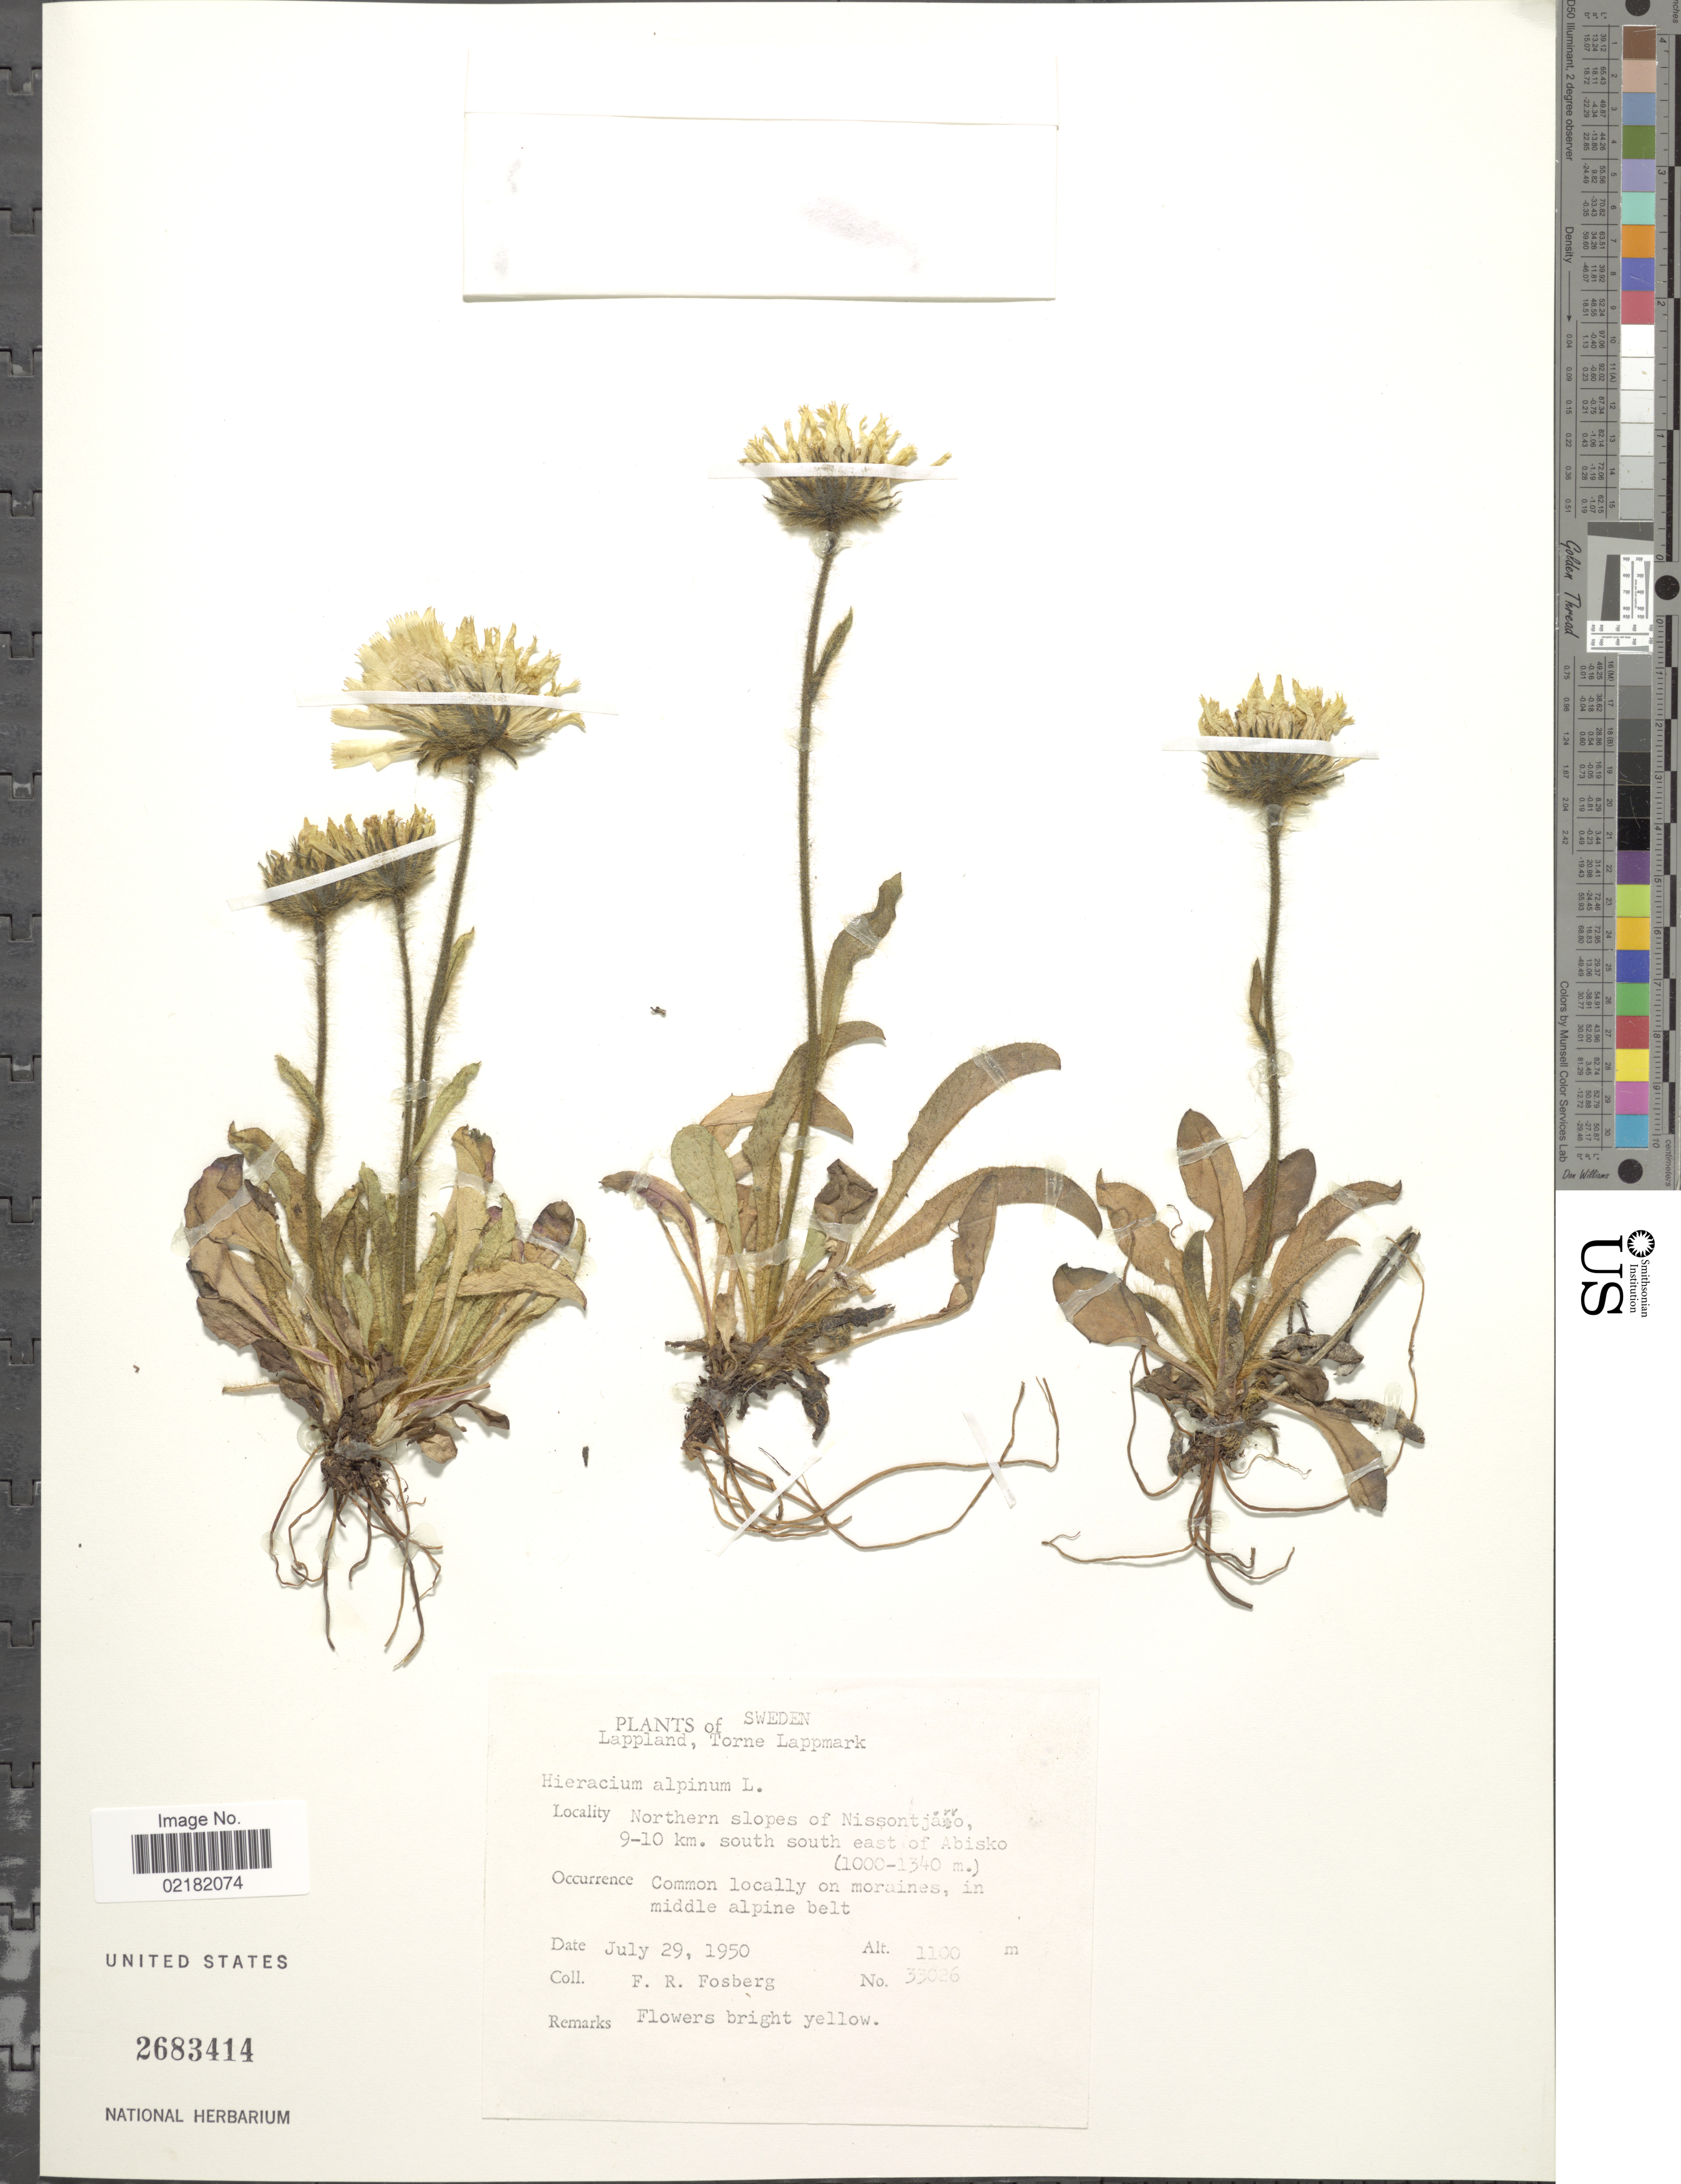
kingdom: Plantae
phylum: Tracheophyta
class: Magnoliopsida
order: Asterales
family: Asteraceae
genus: Hieracium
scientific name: Hieracium alpinum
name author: L.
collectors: F. R. Fosberg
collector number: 33086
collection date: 1950-07-29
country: Sweden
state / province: Norrbotten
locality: Nissuntjårro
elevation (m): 1100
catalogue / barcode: US 2683414